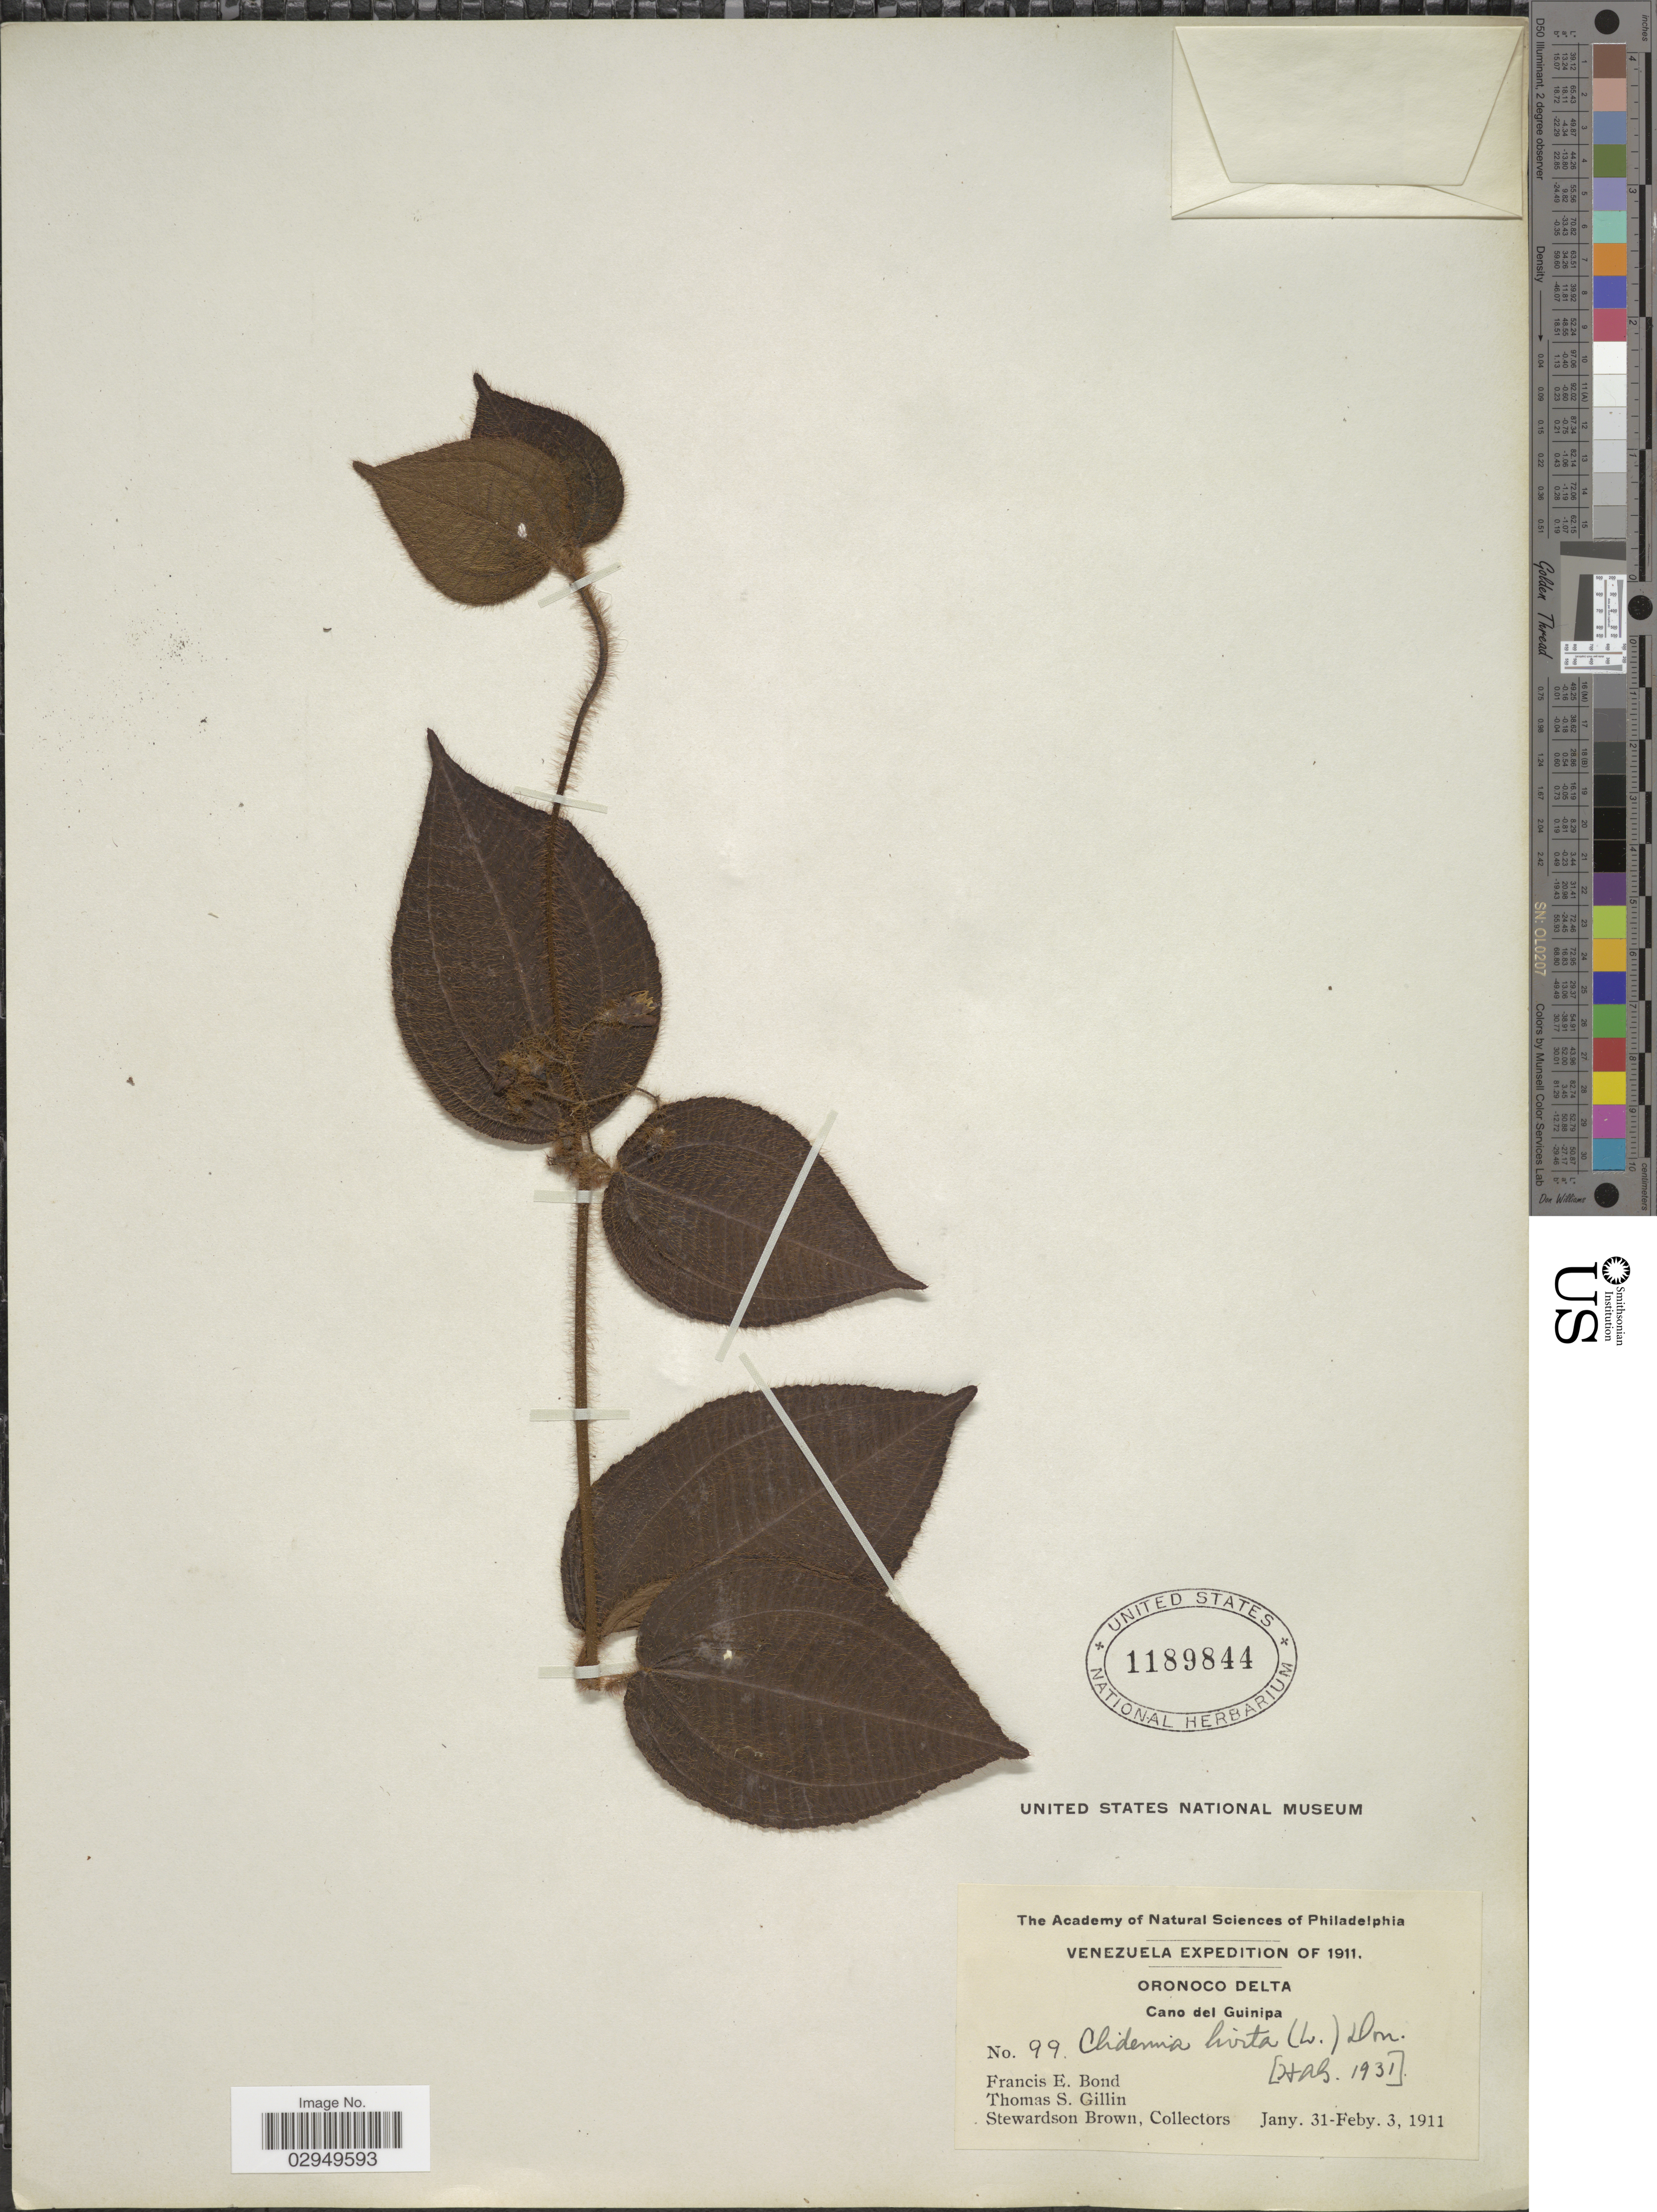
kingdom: Plantae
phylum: Tracheophyta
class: Magnoliopsida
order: Myrtales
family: Melastomataceae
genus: Clidemia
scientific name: Clidemia hirta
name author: (L.) D. Don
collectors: F. Bond, T. Gillin & S. Brown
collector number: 99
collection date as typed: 31 January -3 February 1911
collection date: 1911-01-31/1911-02-03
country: Venezuela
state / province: Monagas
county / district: Maturin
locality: Oronoco Delta along Rio Guanipa, including Indian and Creole villages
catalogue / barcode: US 1189844